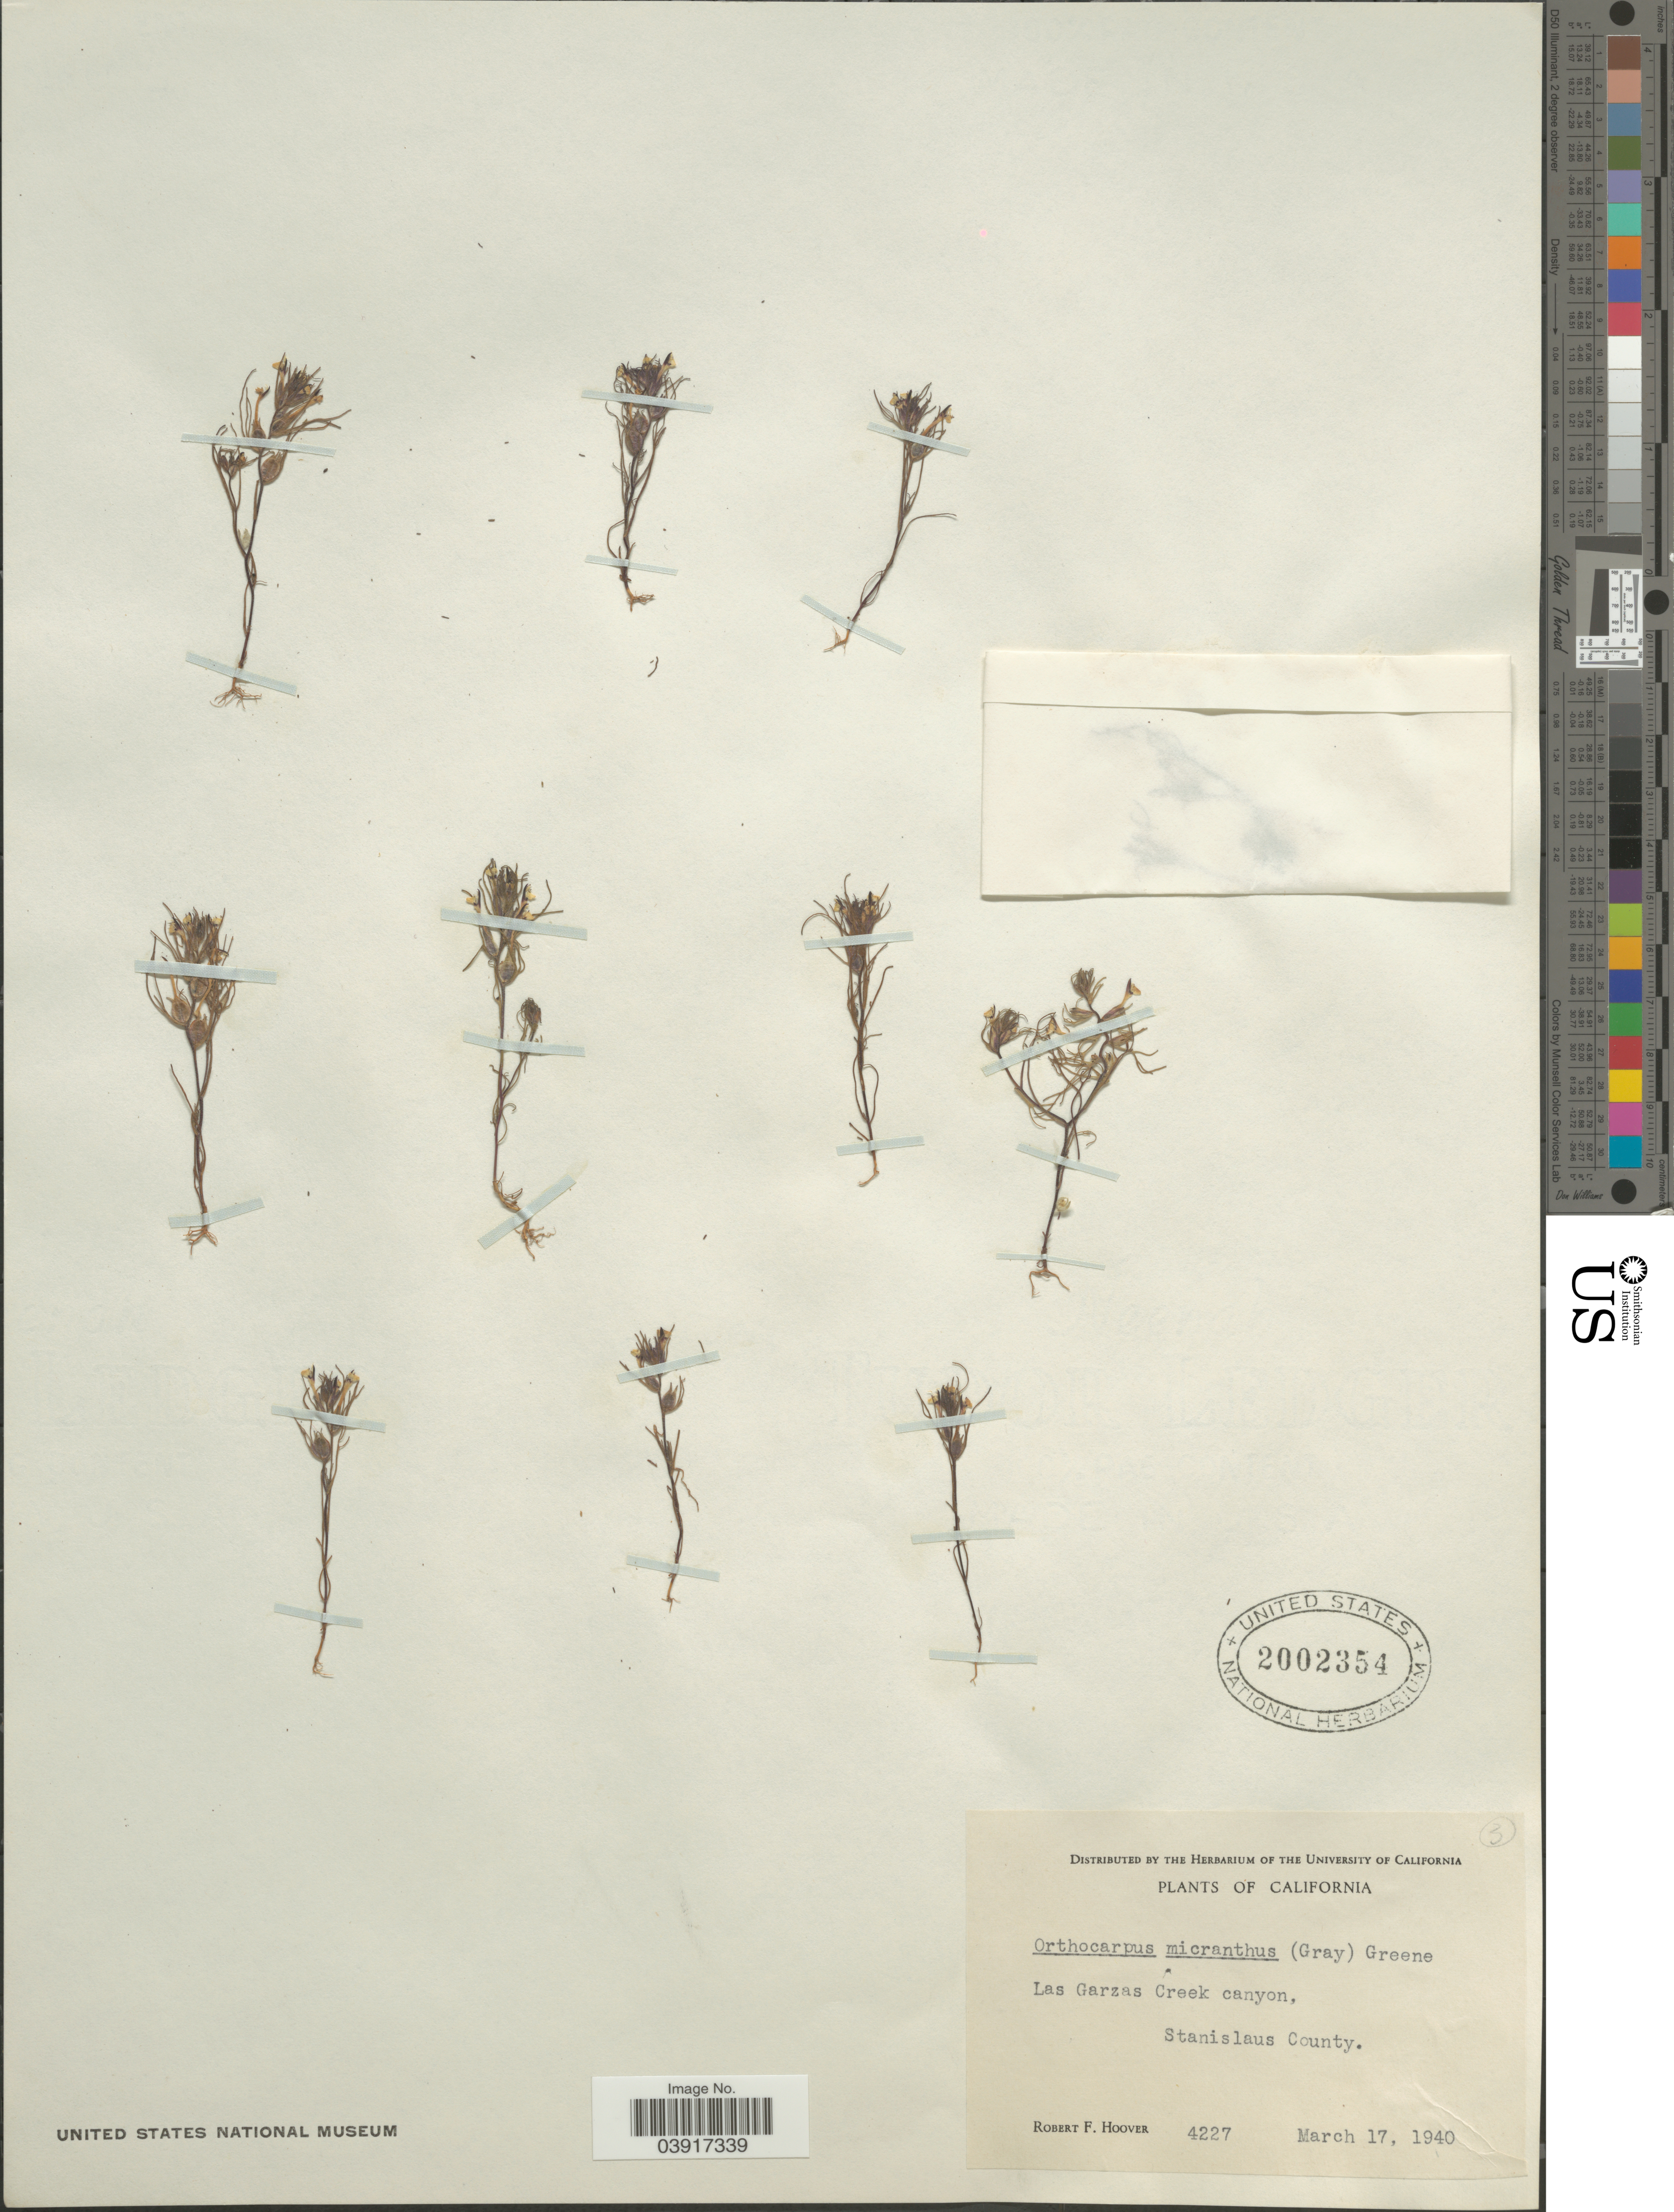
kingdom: Plantae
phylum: Tracheophyta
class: Magnoliopsida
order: Lamiales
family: Orobanchaceae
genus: Orthocarpus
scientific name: Orthocarpus erianthus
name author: Benth.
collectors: R. F. Hoover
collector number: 4227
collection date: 1940-03-17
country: United States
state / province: California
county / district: Stanislaus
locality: Las Garzas Creek canyon, Stanislaus County.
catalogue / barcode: US 2002354